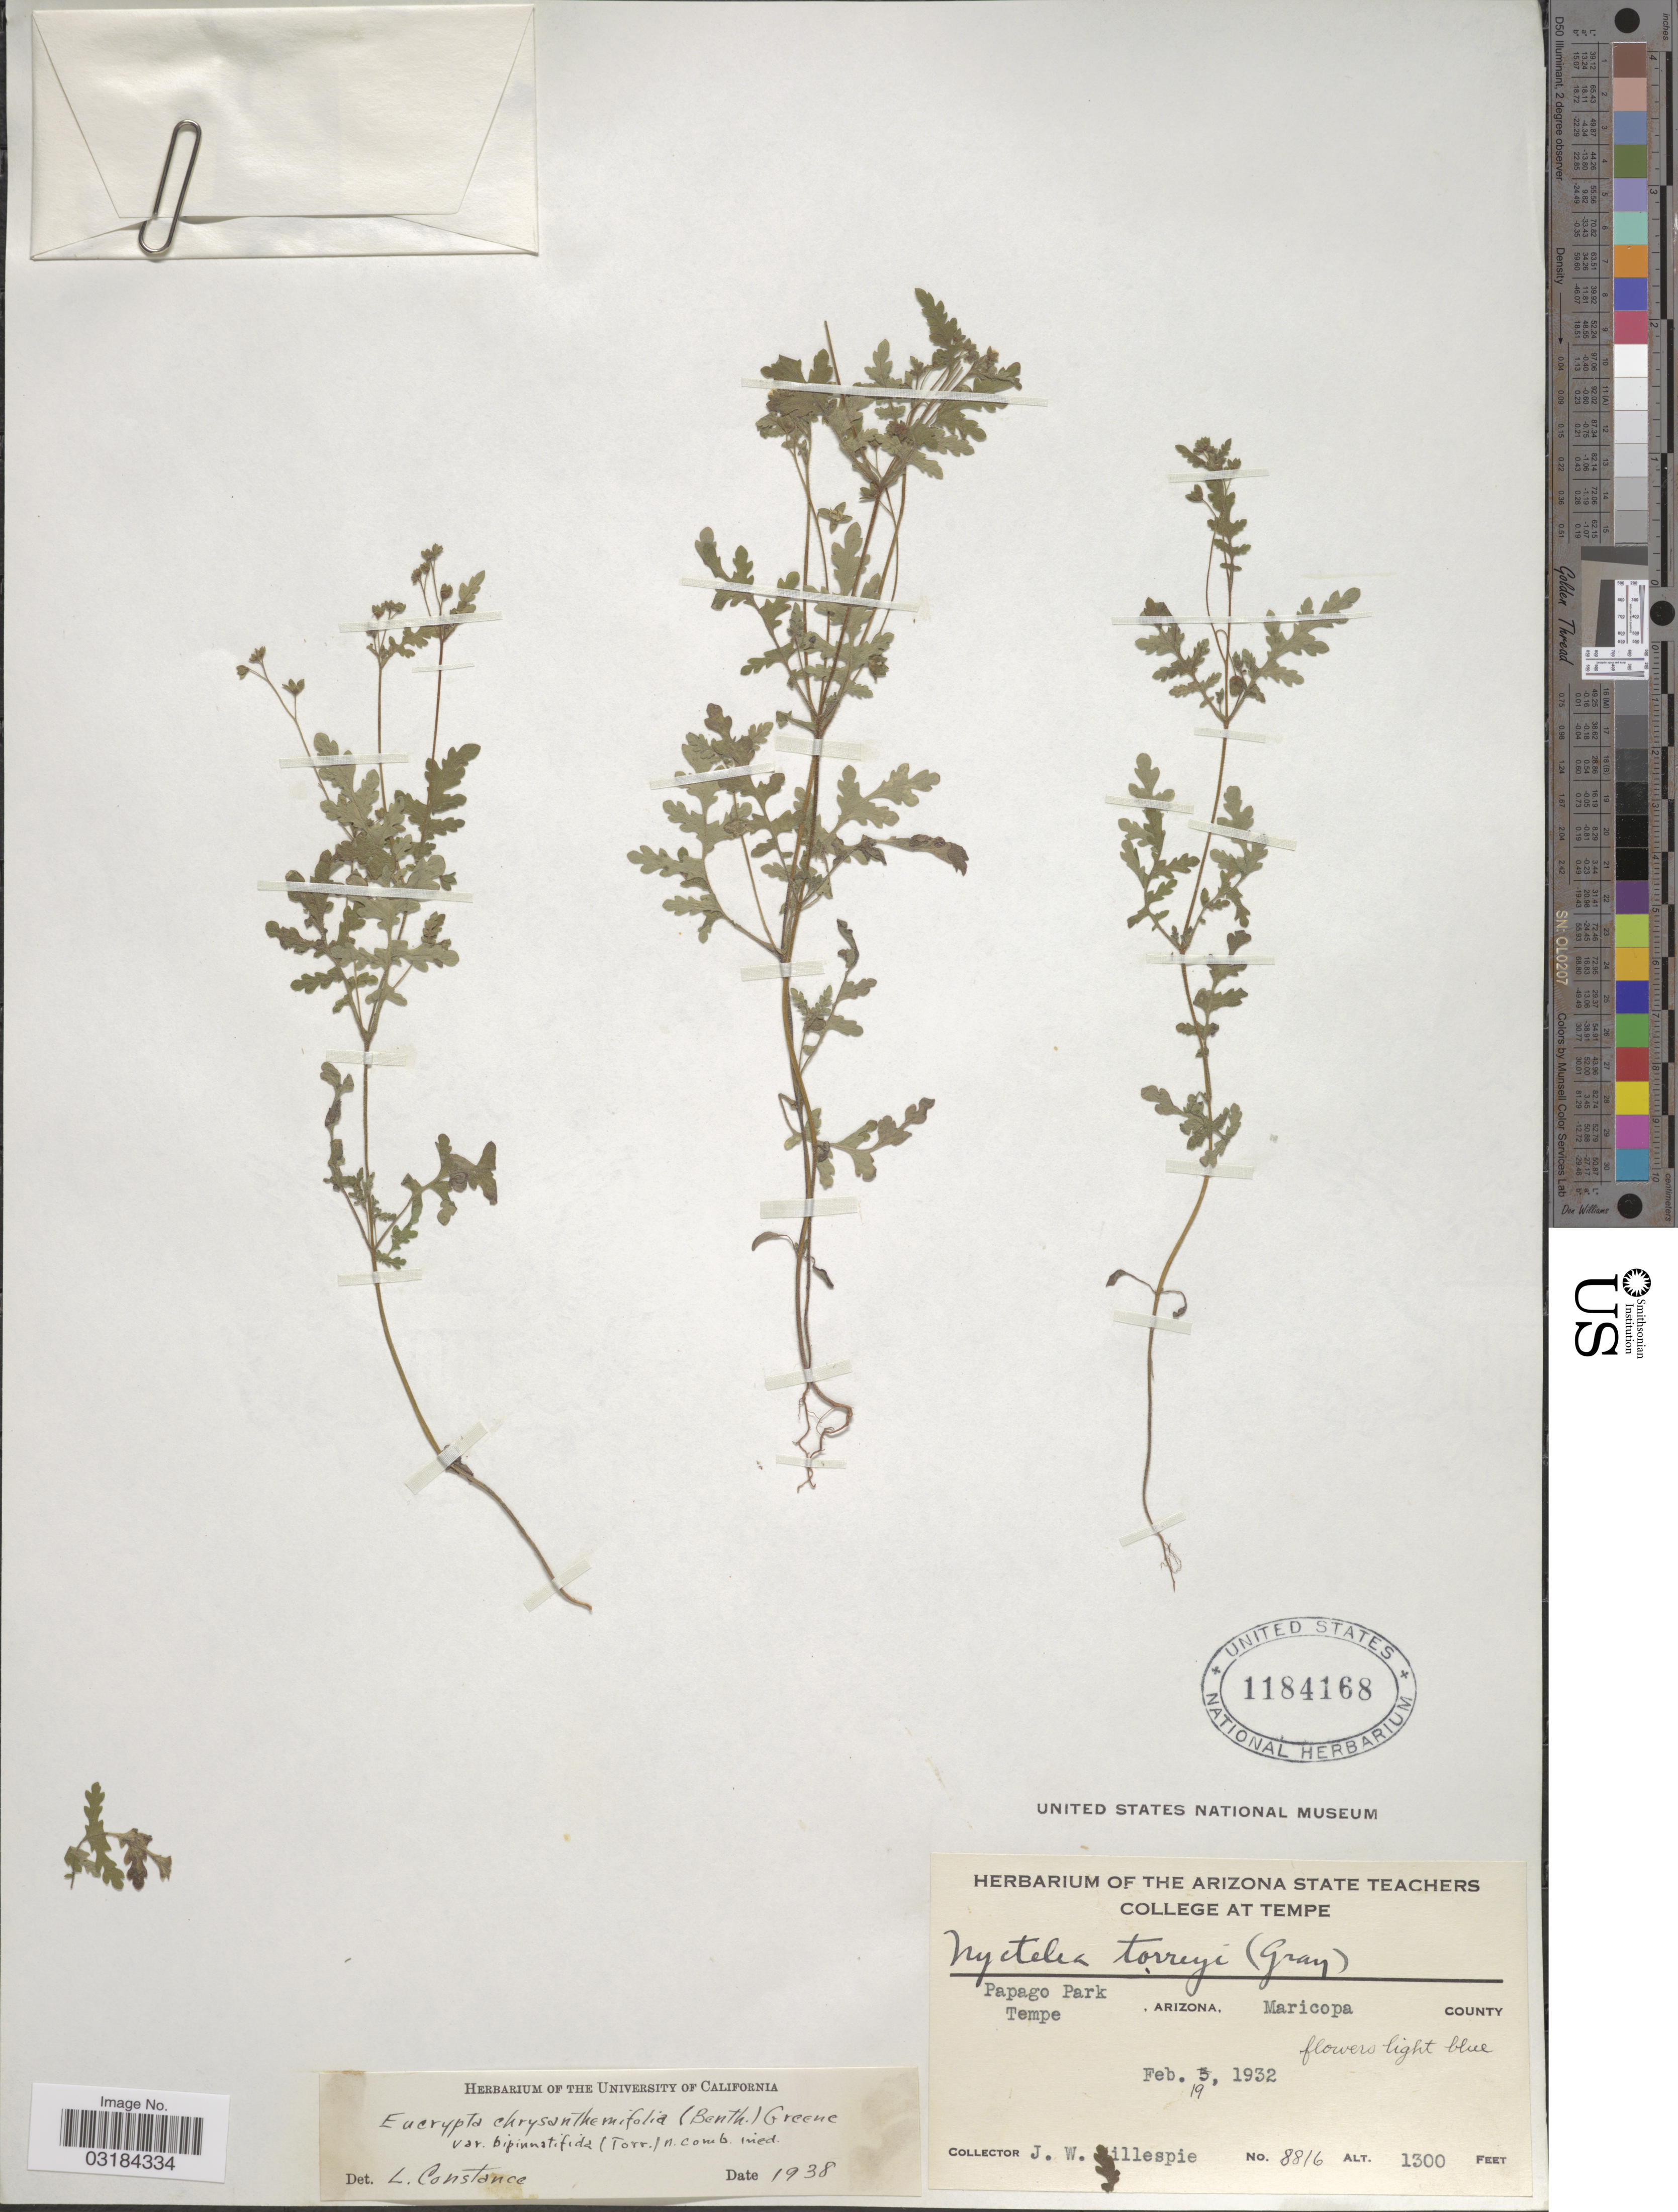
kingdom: Plantae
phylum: Tracheophyta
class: Magnoliopsida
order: Boraginales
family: Hydrophyllaceae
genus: Eucrypta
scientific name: Eucrypta chrysanthemifolia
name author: (Benth.) Greene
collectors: J. W. Gillespie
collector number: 8816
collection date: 1932-02-19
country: United States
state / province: Arizona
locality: Papago Park, Tempe, Maricopa County.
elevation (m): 396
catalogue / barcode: US 1184168